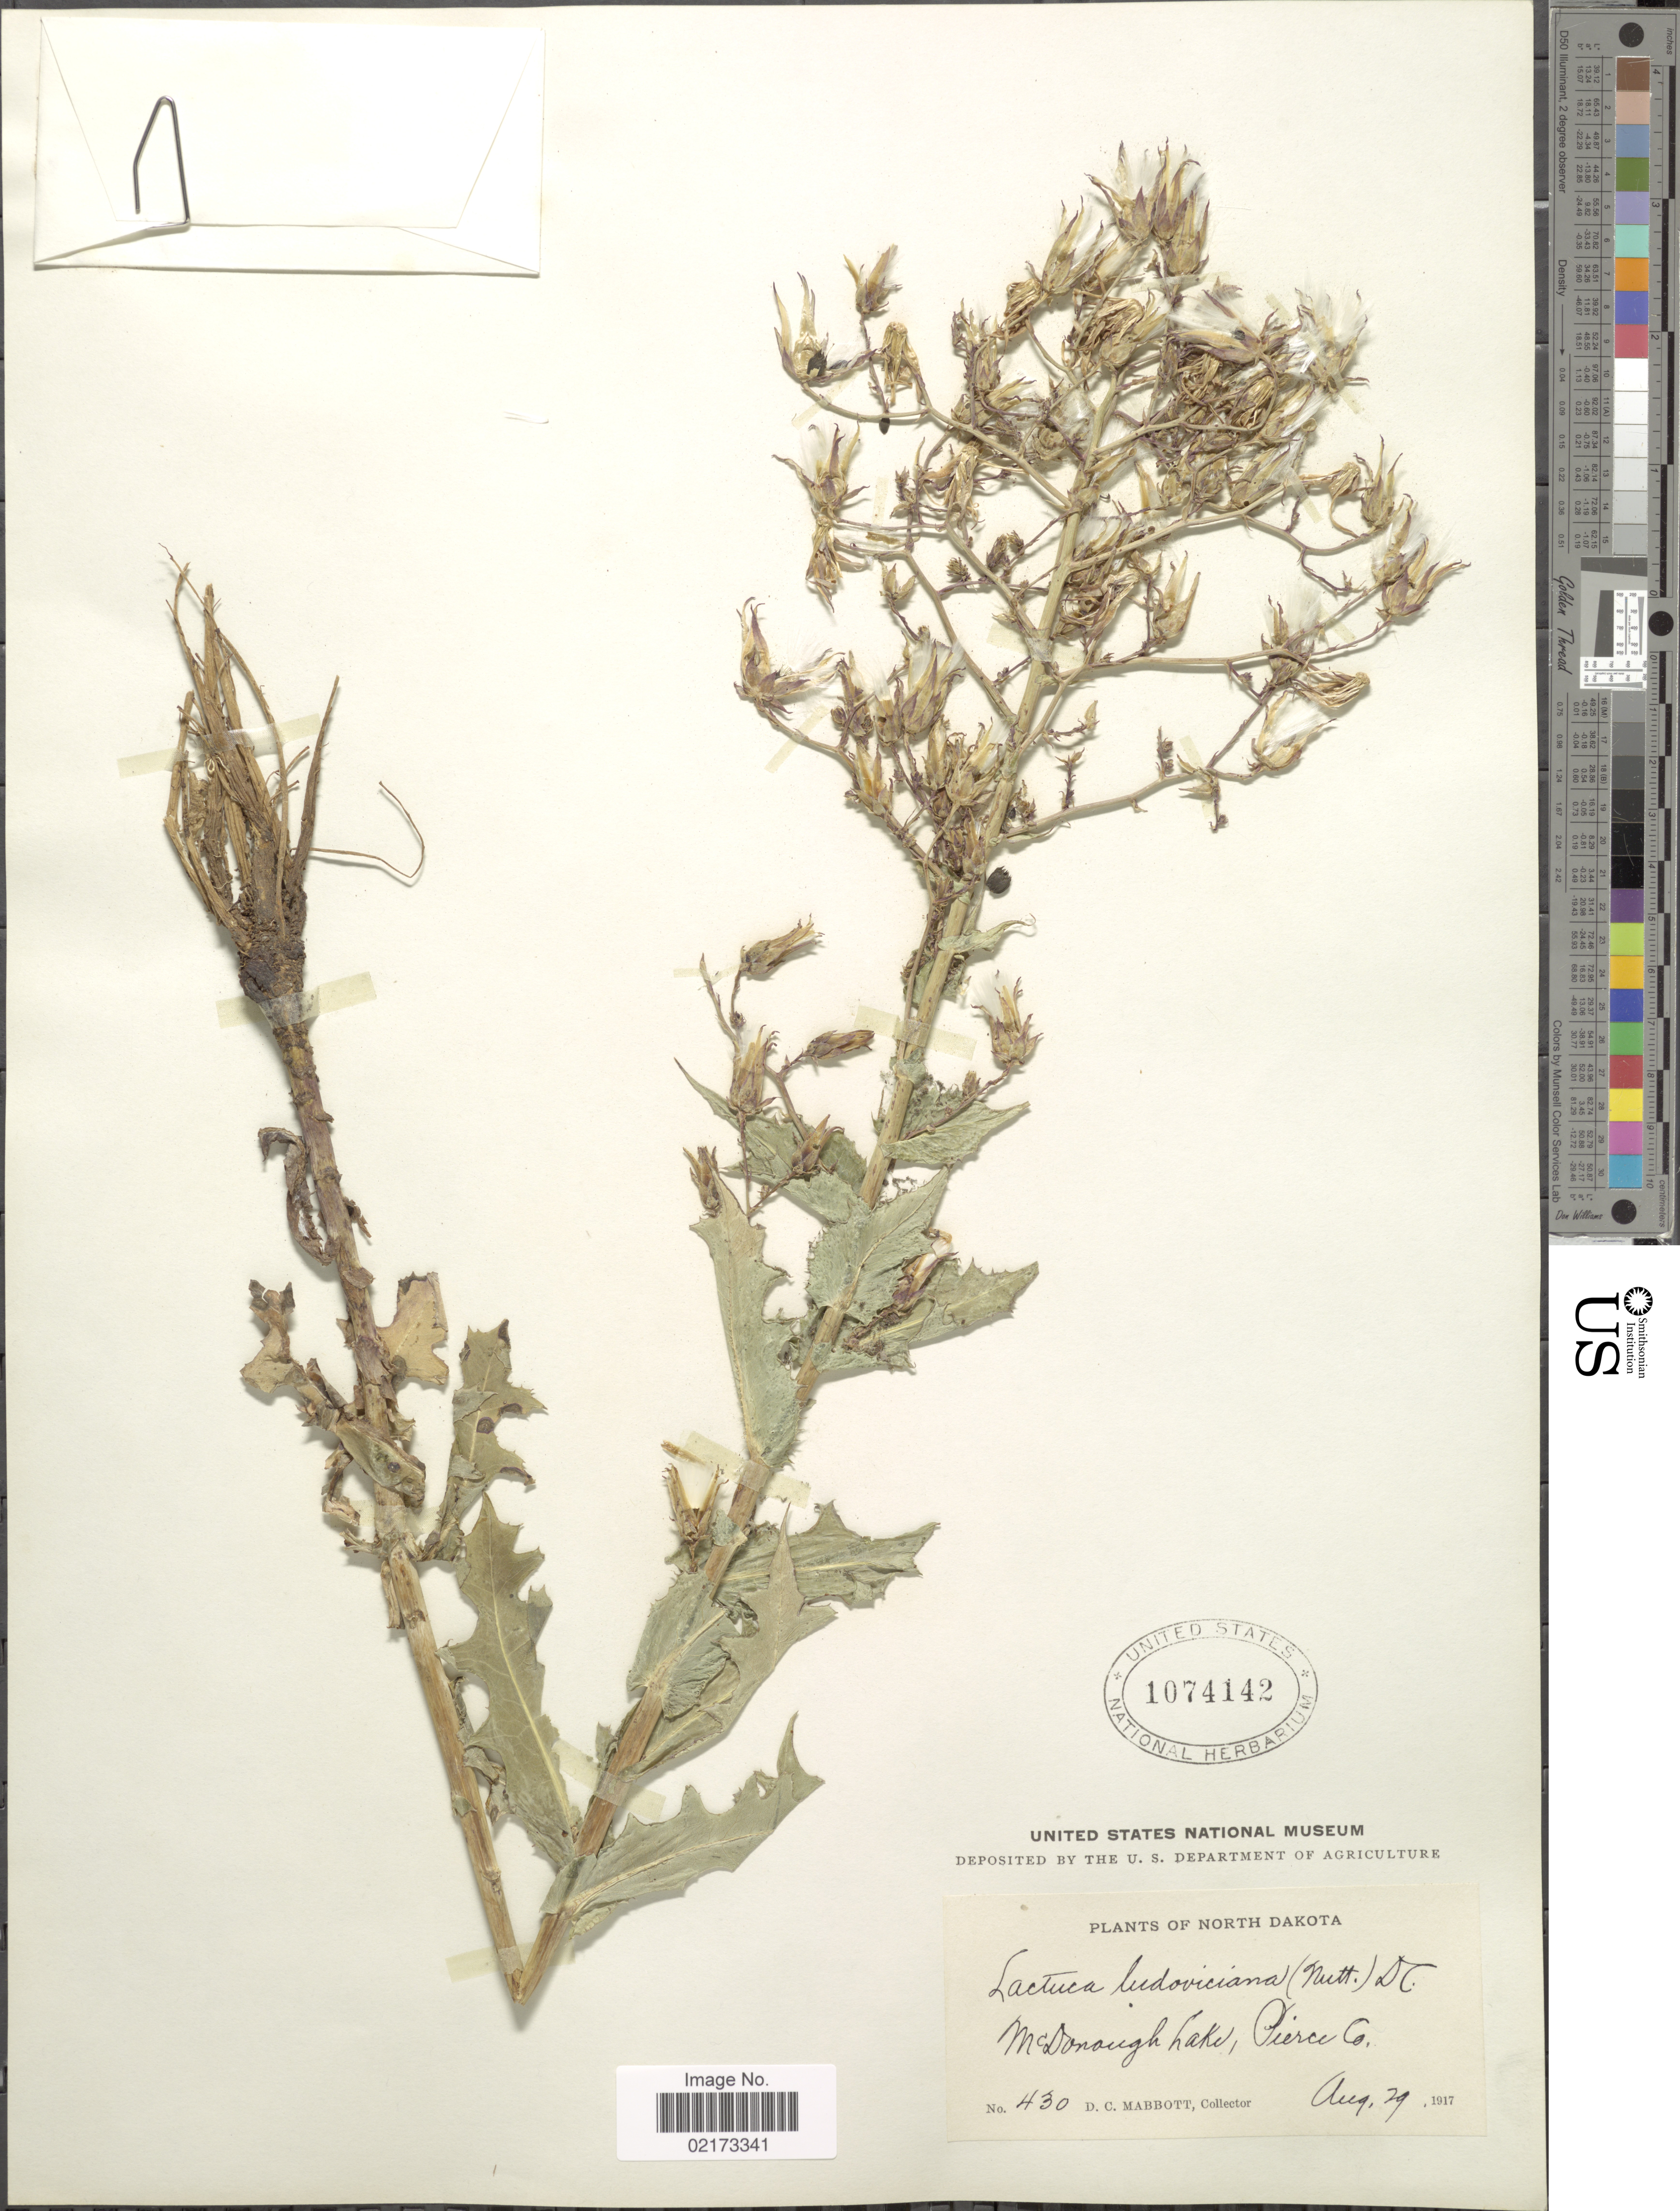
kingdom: Plantae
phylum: Tracheophyta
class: Magnoliopsida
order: Asterales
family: Asteraceae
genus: Lactuca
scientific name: Lactuca ludoviciana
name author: (Nutt.) Riddell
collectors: D. Mabbott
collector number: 430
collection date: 1917-08-29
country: United States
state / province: North Dakota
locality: McDounough Lake, Pierce Co.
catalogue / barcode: US 1074142